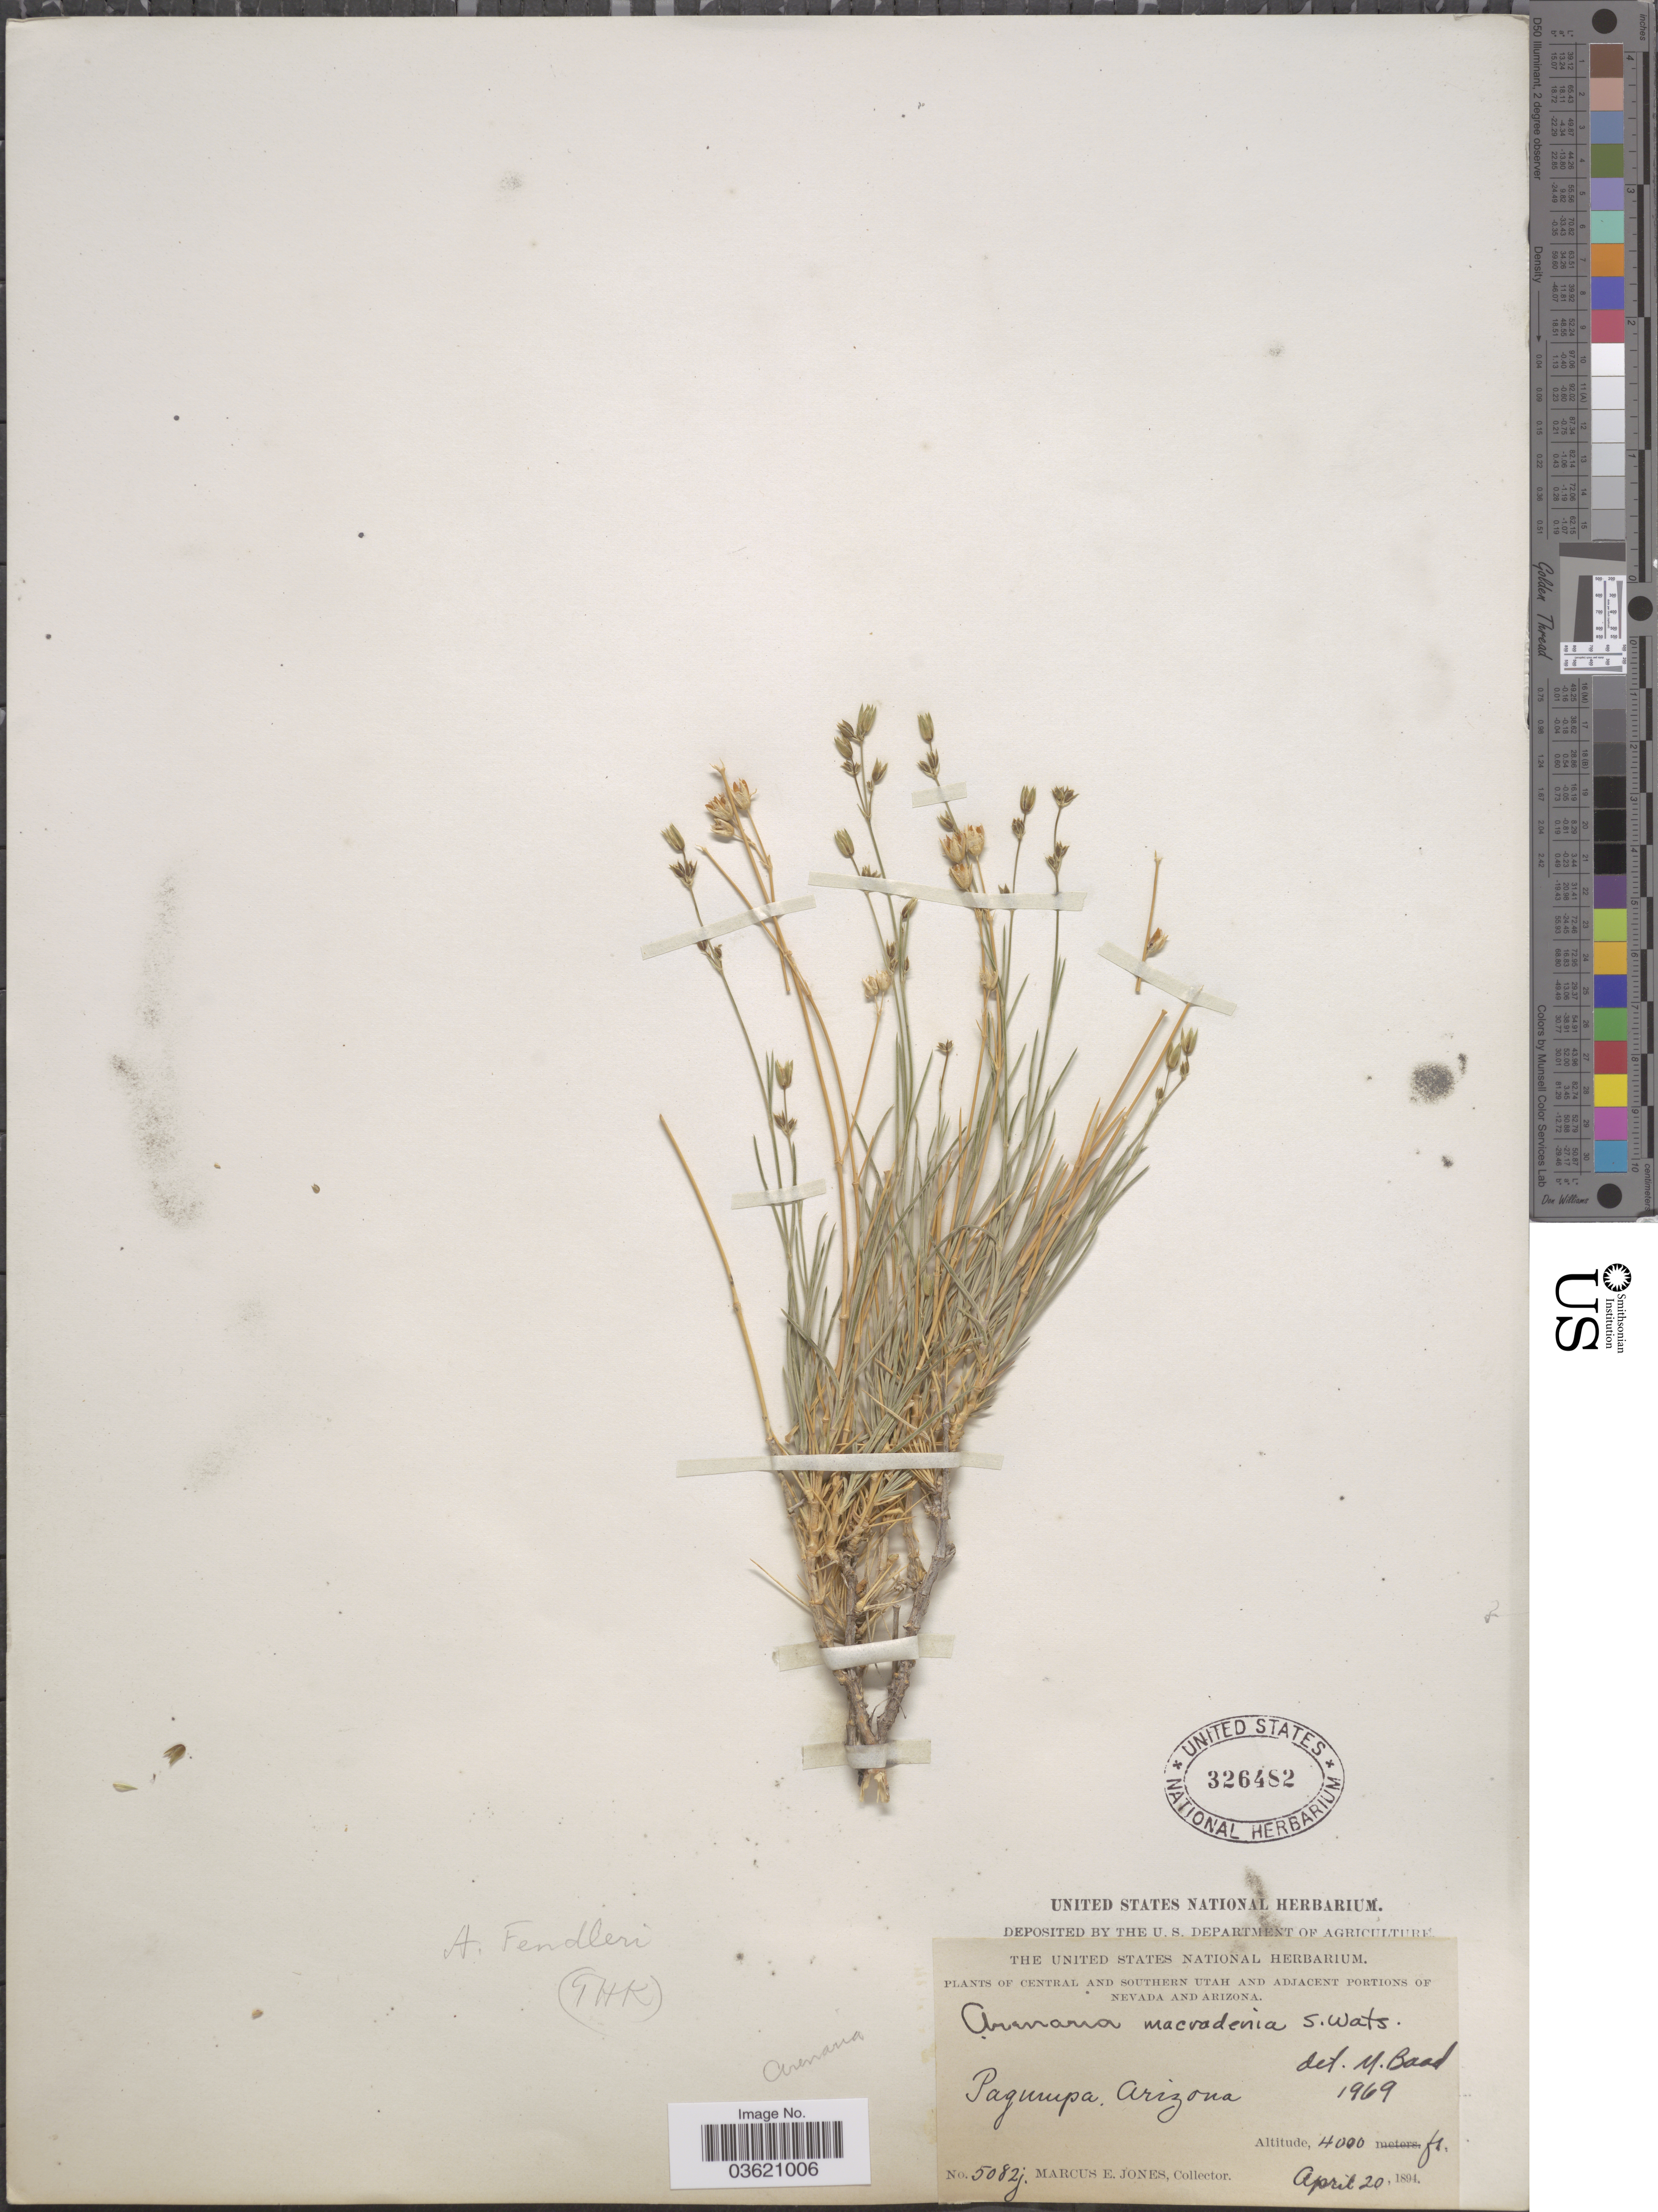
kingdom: Plantae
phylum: Tracheophyta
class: Magnoliopsida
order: Caryophyllales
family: Caryophyllaceae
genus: Eremogone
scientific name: Eremogone macradenia var. macradenia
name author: (S. Watson) Ikonn.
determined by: Strong, Mark T., (BOT), Smithsonian Institution - National Museum of Natural History (UNITED STATES)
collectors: M. E. Jones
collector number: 5082j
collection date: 1894-04-20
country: United States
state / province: Arizona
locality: Adjacent portions of Arizona. Pagumpa.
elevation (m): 1219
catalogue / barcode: US 326482